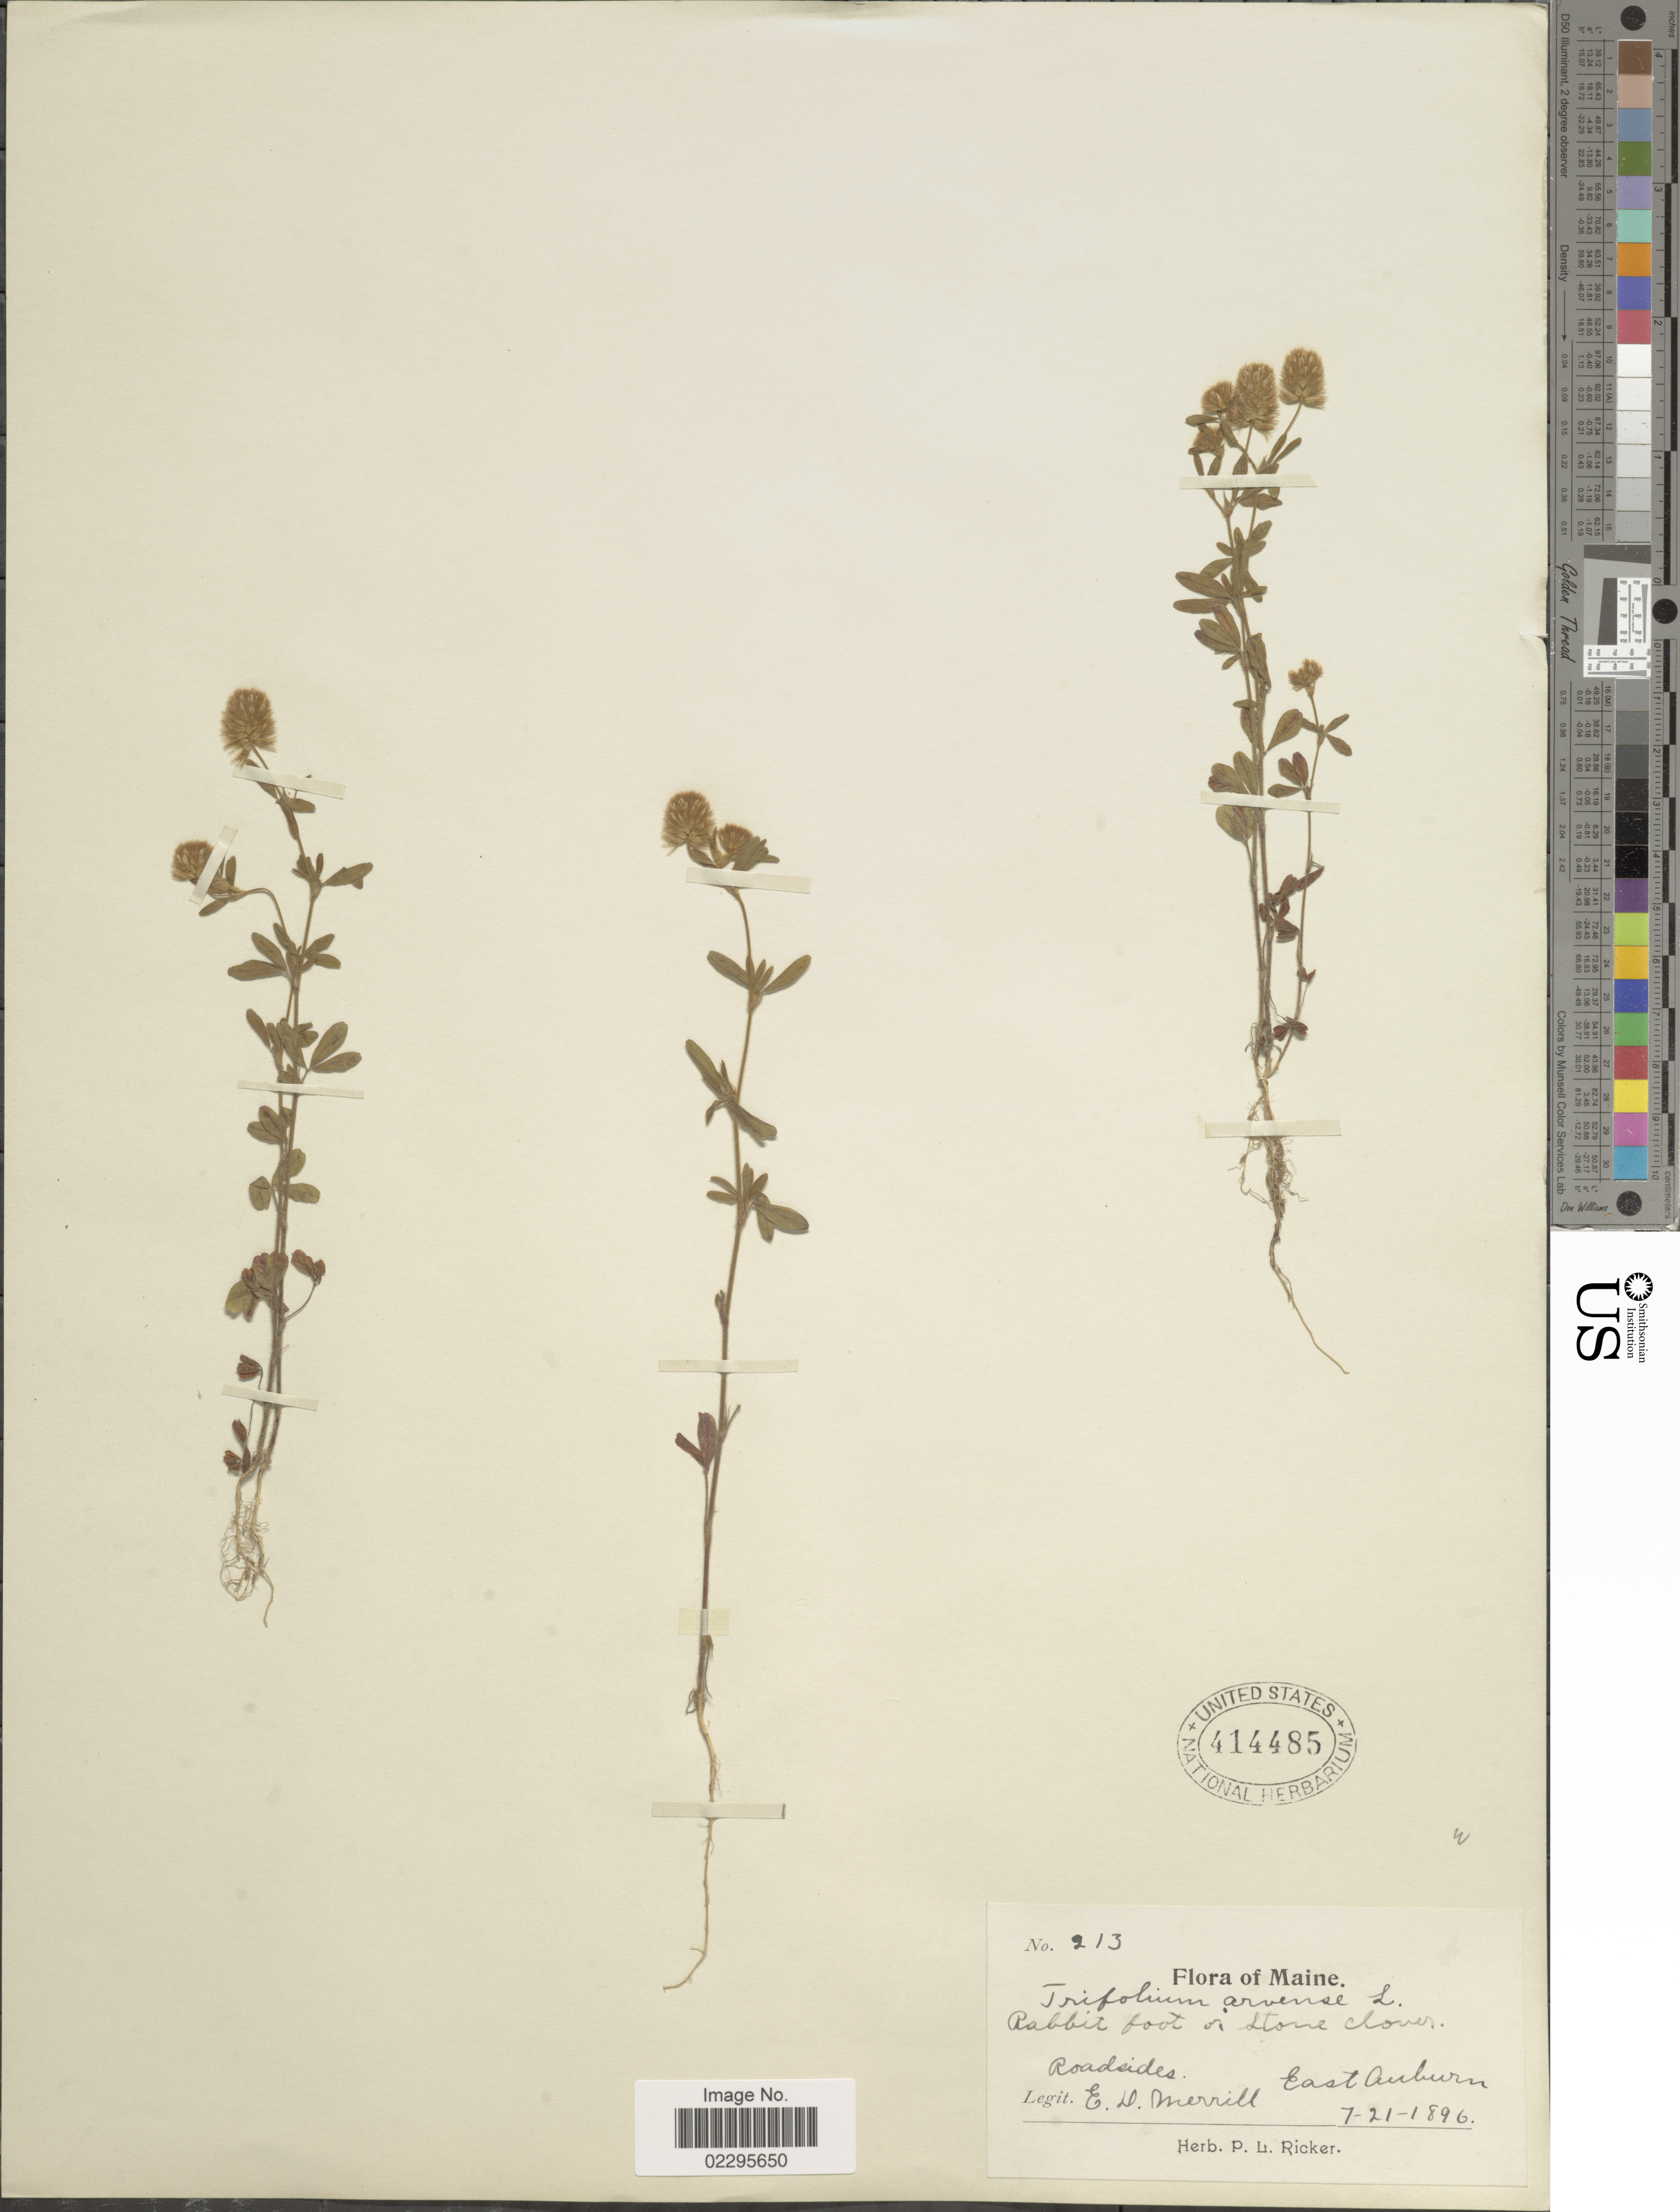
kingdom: Plantae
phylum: Tracheophyta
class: Magnoliopsida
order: Fabales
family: Fabaceae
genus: Trifolium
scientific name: Trifolium arvense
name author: L.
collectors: E. D. Merrill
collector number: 213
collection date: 1896-07-21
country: United States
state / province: Maine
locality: roadsides, East Auburn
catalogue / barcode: US 414485